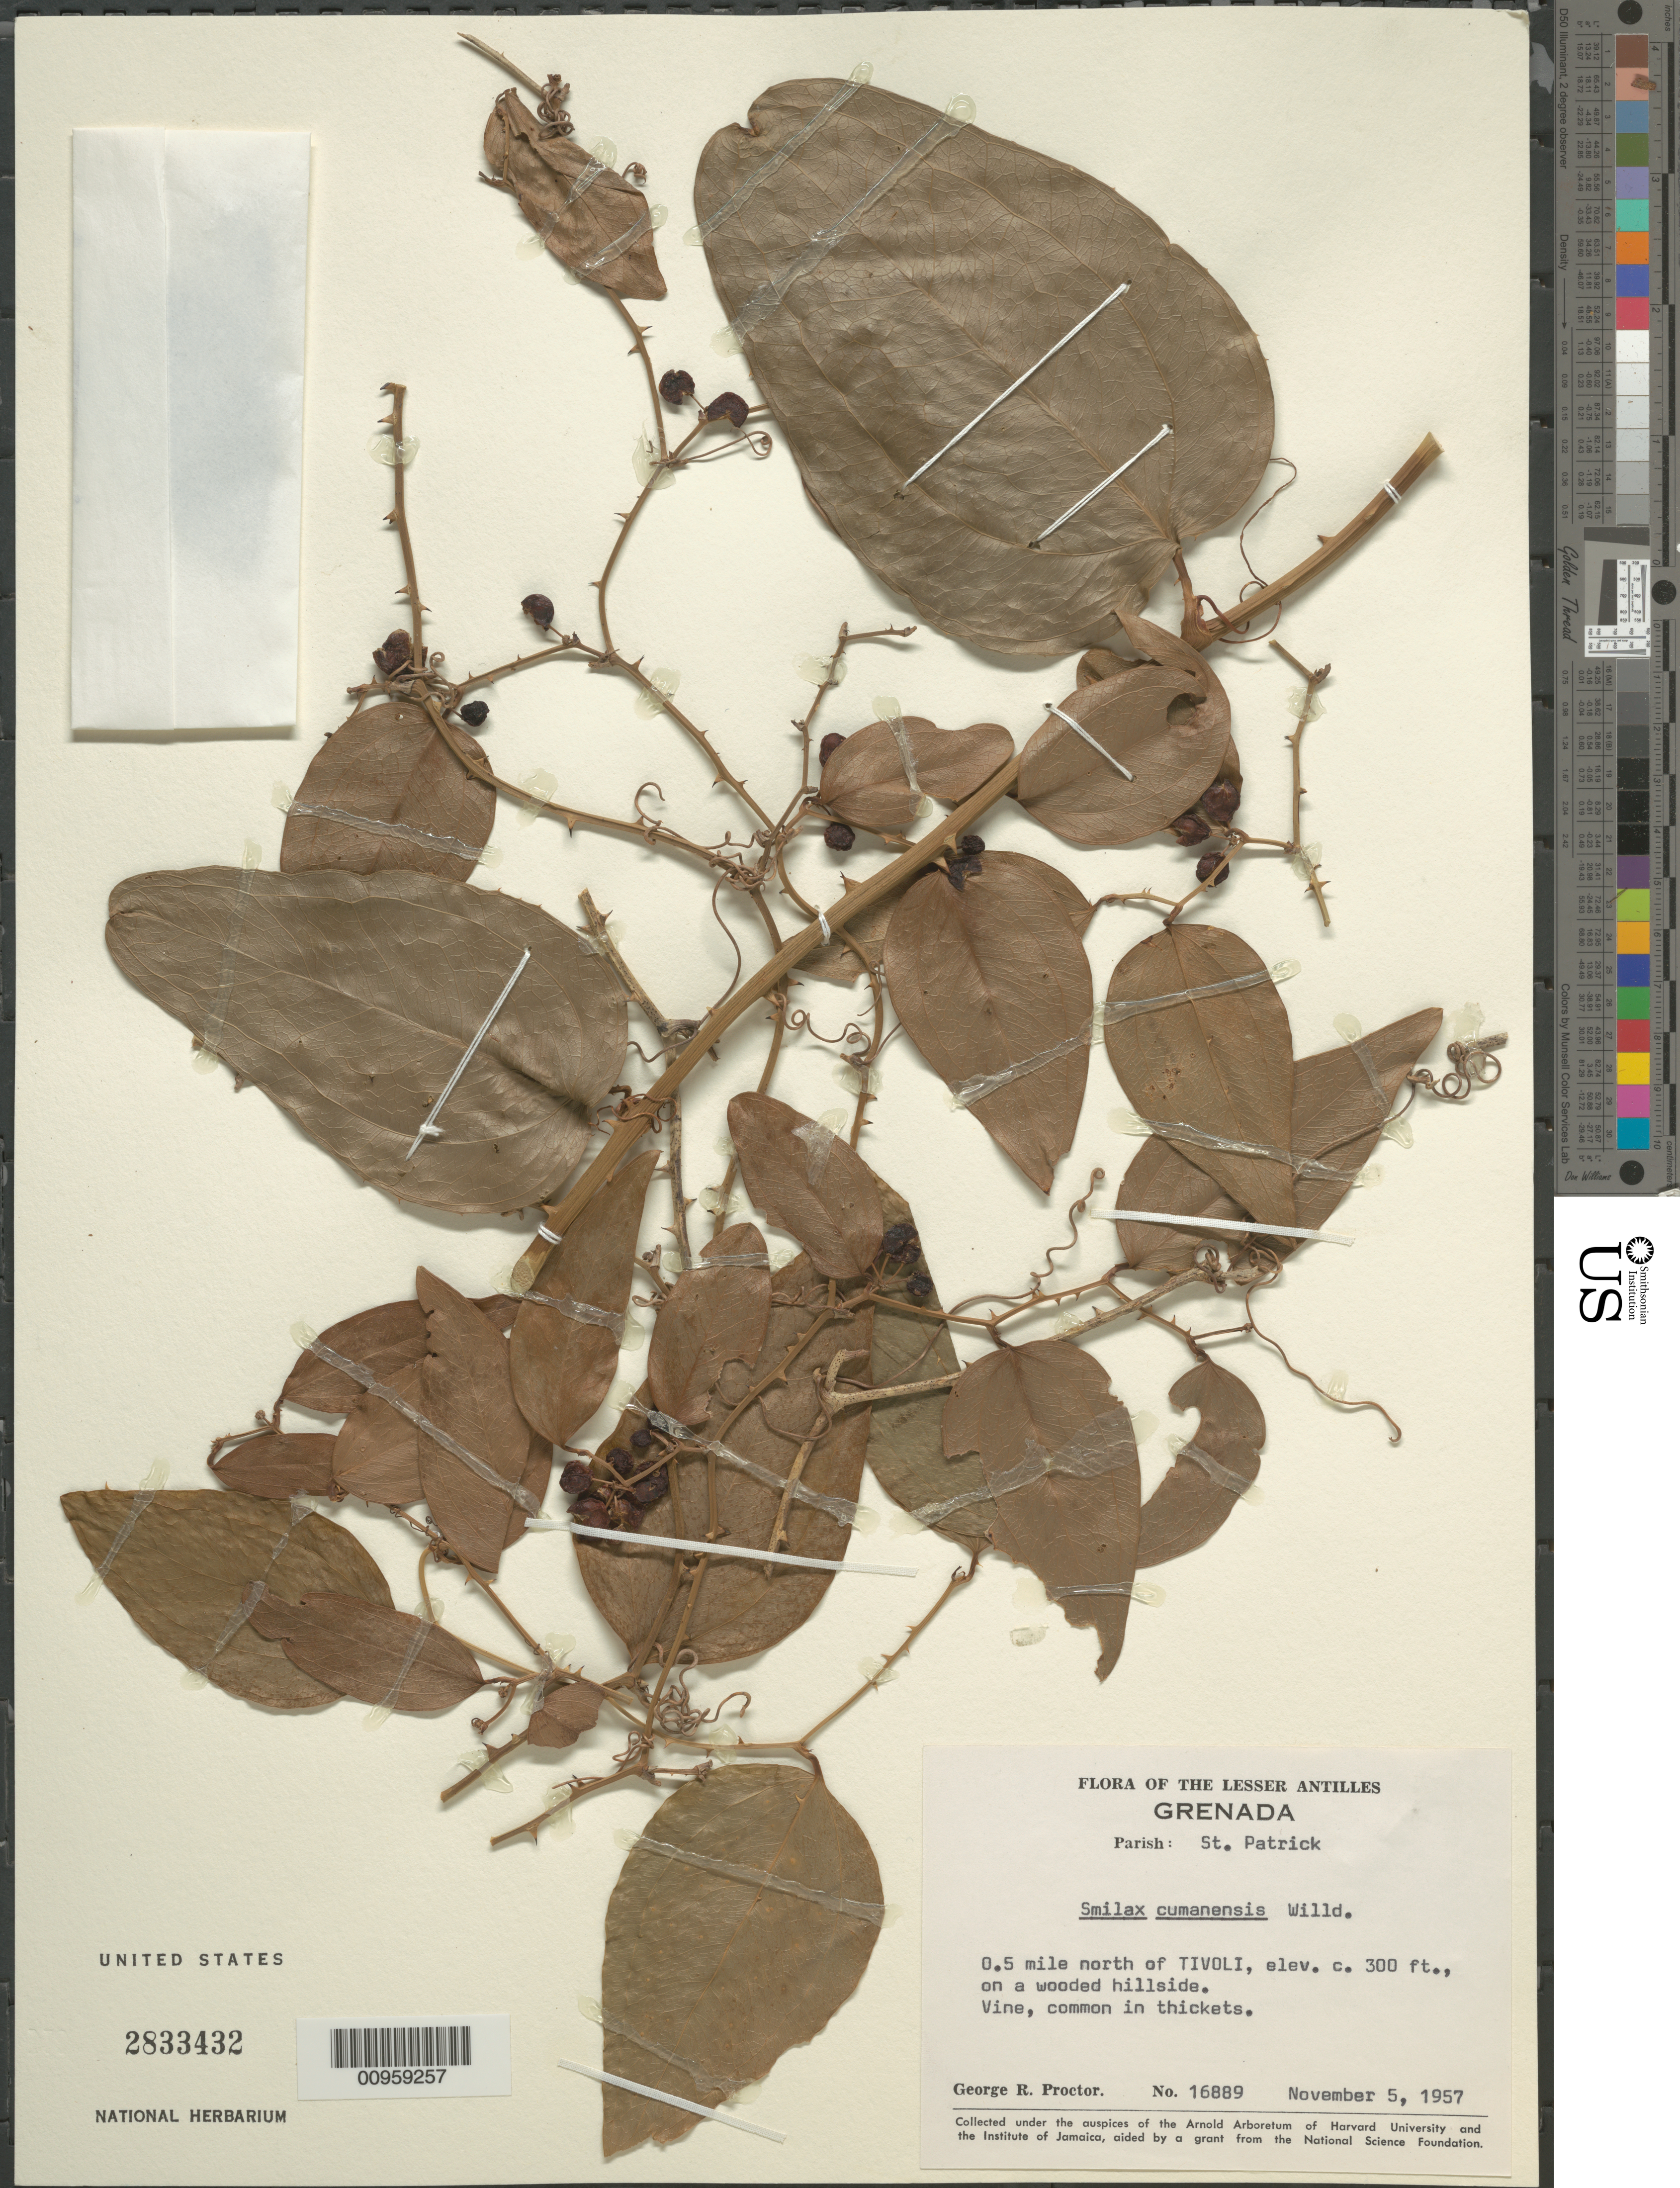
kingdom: Plantae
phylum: Tracheophyta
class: Liliopsida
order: Liliales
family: Smilacaceae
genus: Smilax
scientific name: Smilax cumanensis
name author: Humb. & Bonpl. ex Willd.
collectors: G. R. Proctor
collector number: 16889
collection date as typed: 05 Nov 1957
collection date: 1957-11-05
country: Grenada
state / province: Saint Patrick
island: Grenada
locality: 0.5 mile N of Tivoli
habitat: In thickets on a wooded hillside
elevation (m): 91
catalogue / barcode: US 2833432